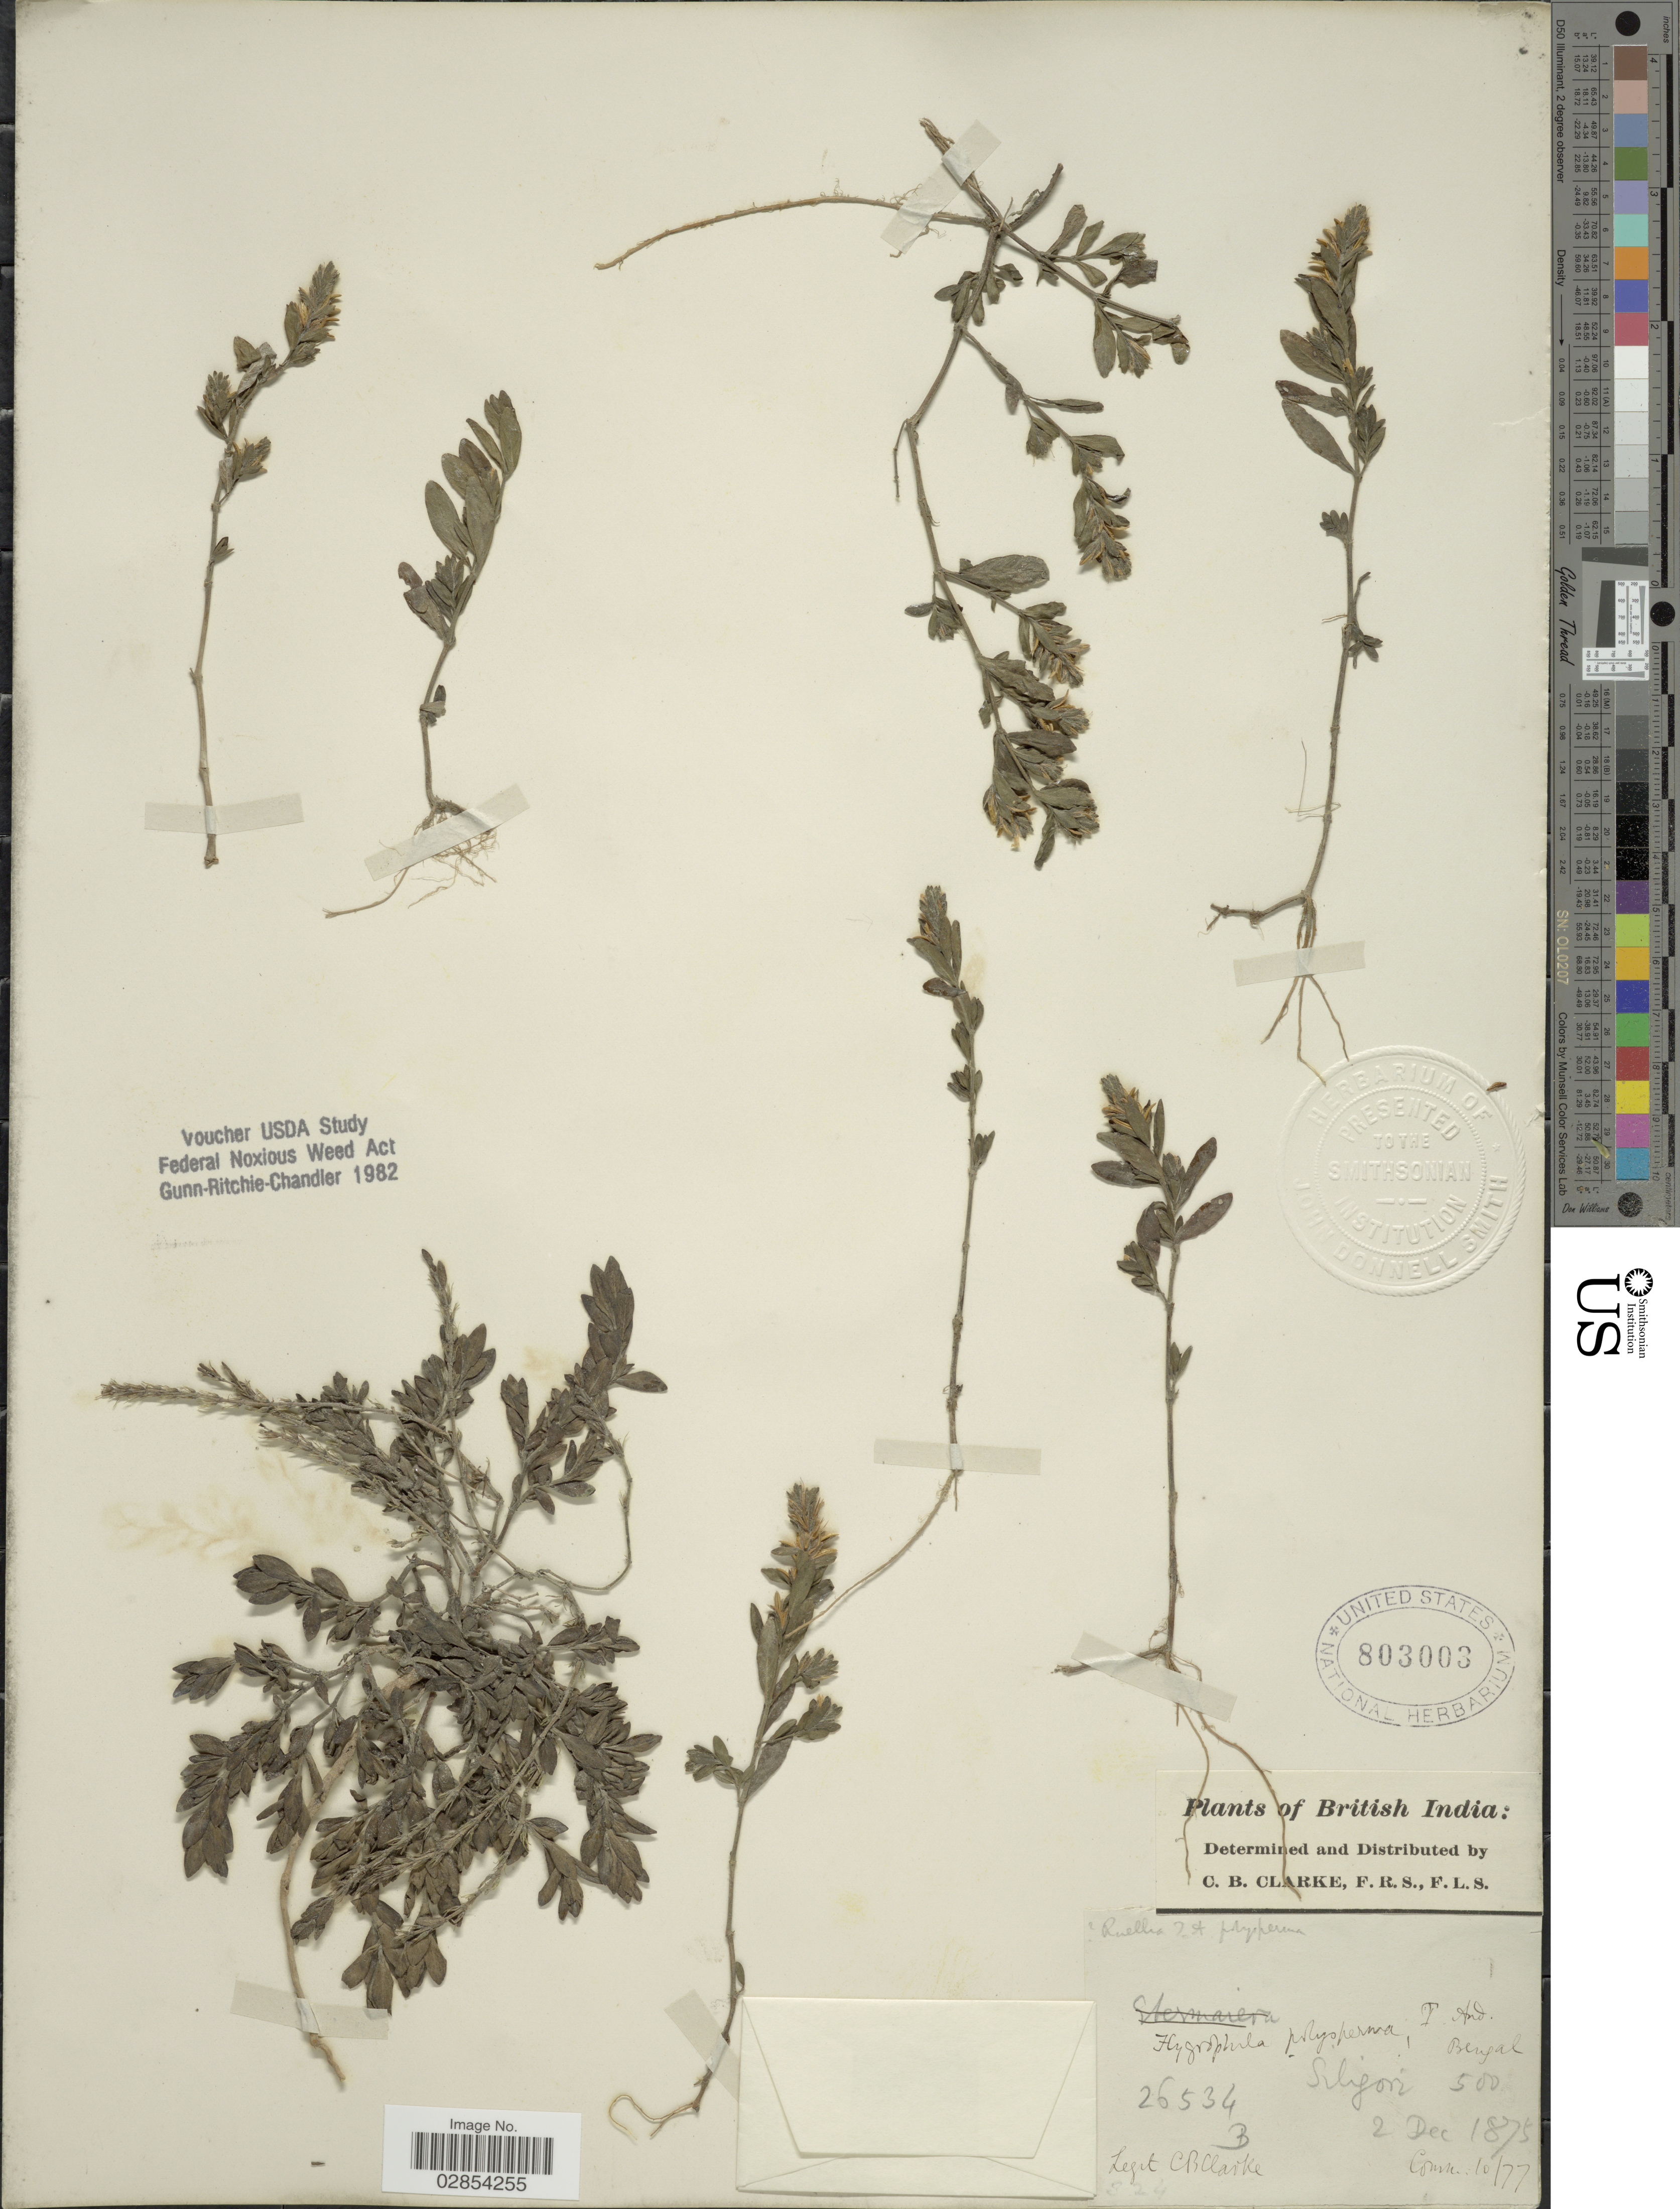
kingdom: Plantae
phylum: Tracheophyta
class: Magnoliopsida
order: Lamiales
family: Acanthaceae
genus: Hygrophila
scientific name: Hygrophila polysperma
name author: T. Anderson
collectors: C. B. Clarke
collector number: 26534B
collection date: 1875-12-02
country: India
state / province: West Bengal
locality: British India. Bengal. Siligori.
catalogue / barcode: US 803003